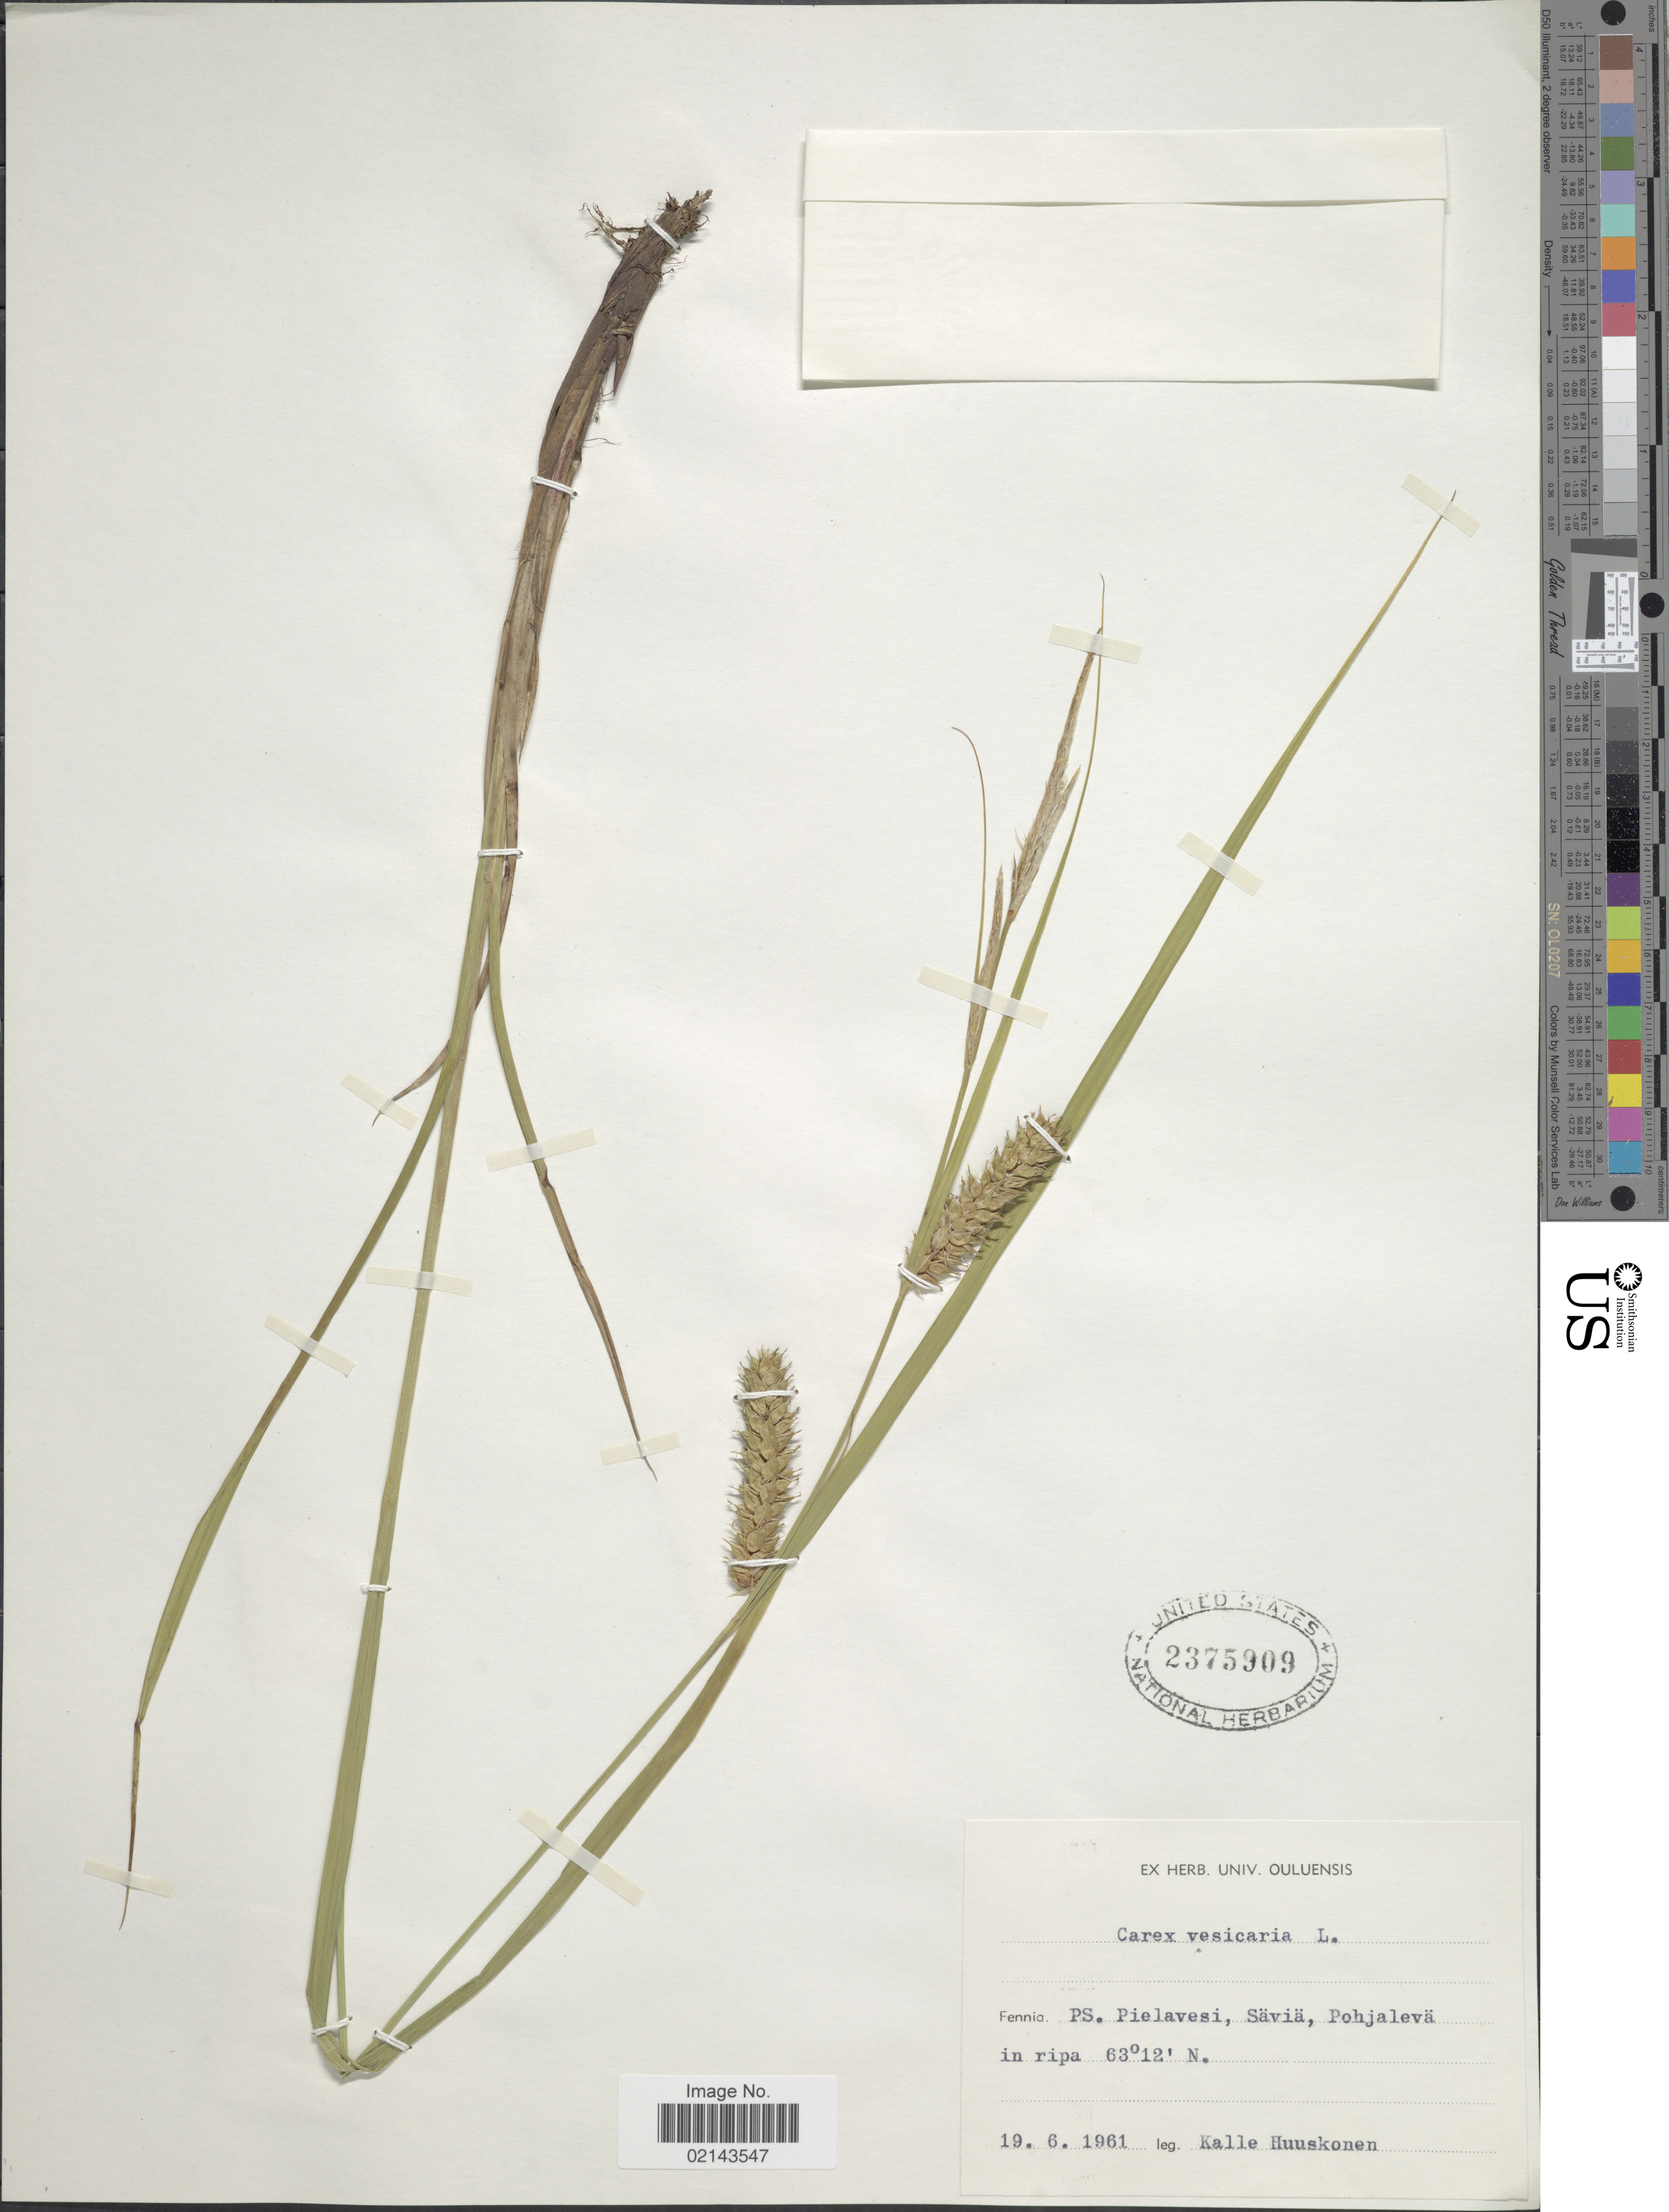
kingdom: Plantae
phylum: Tracheophyta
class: Liliopsida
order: Poales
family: Cyperaceae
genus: Carex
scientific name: Carex vesicaria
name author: L.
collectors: K. Huuskonen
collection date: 1961-06-19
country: Finland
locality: Fennia PS. Pielavesi, Säviä, Pohjalevä in ripa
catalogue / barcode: US 2375909